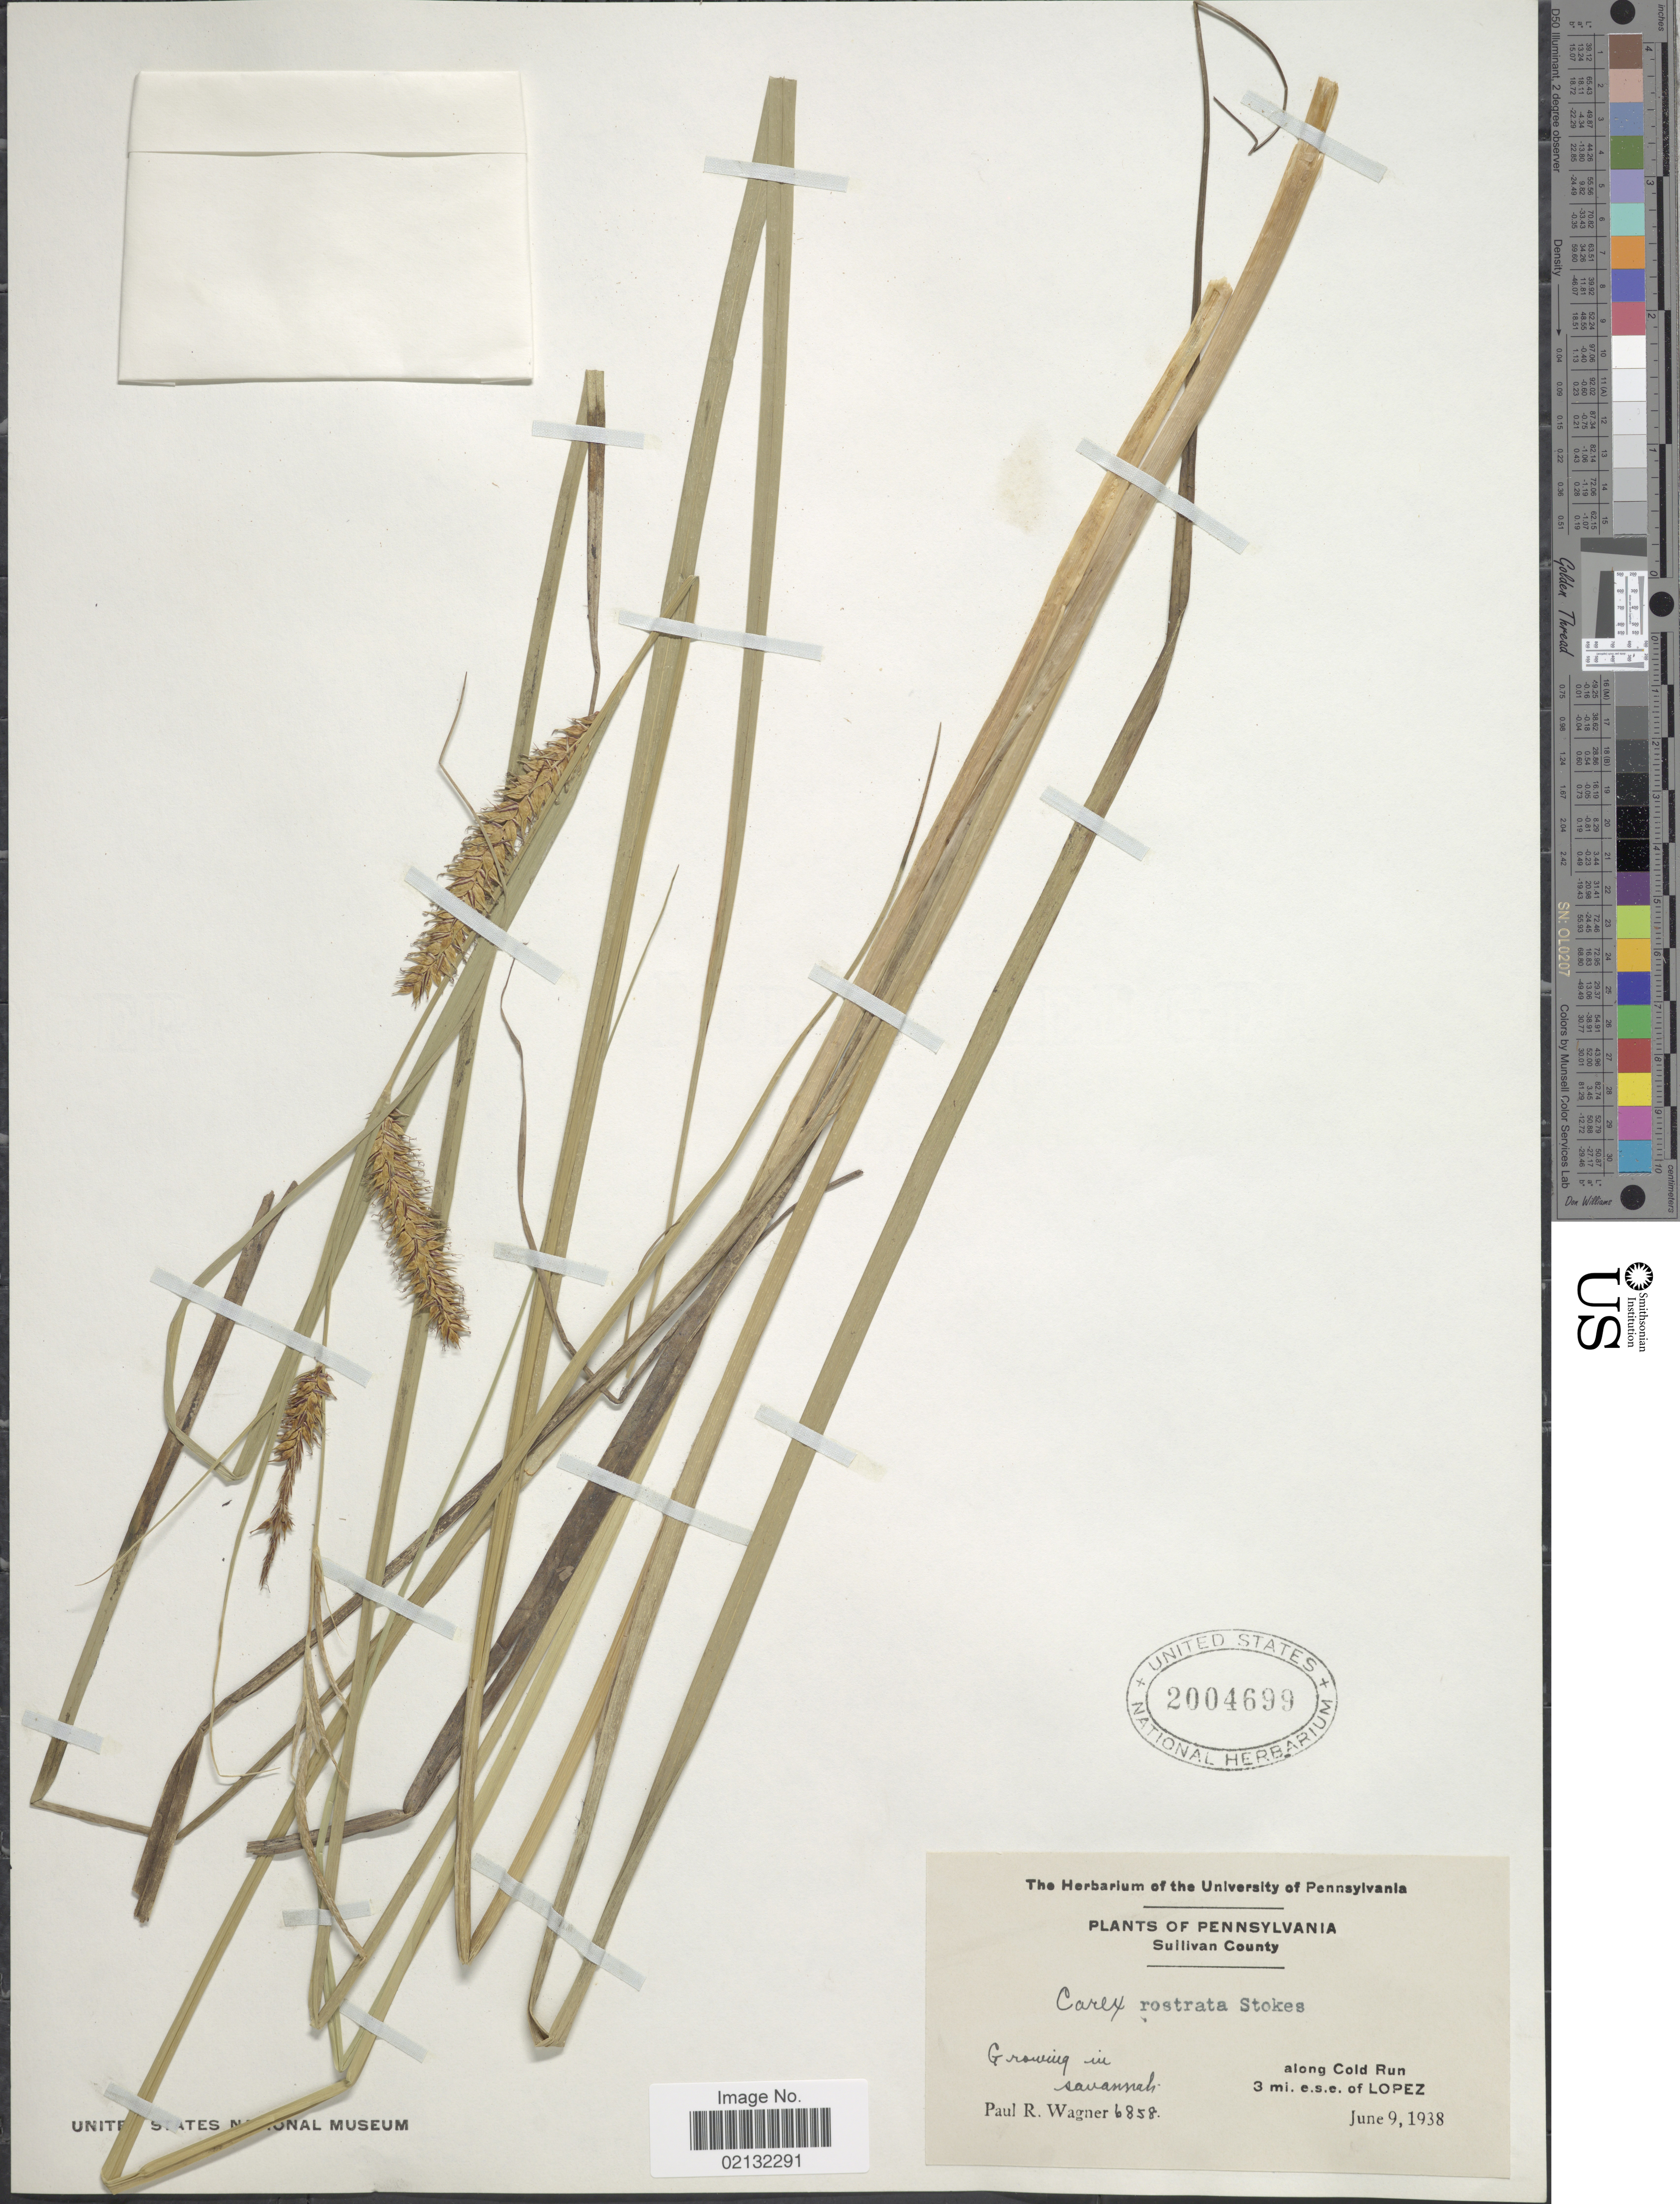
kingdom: Plantae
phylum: Tracheophyta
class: Liliopsida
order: Poales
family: Cyperaceae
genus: Carex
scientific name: Carex rostrata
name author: Stokes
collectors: P. Wagner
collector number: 6858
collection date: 1938-06-09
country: United States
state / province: Pennsylvania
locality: Sullivan County, growing in savannah, along Cold Run 3 mi. e.s.e. of Lopez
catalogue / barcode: US 2004699